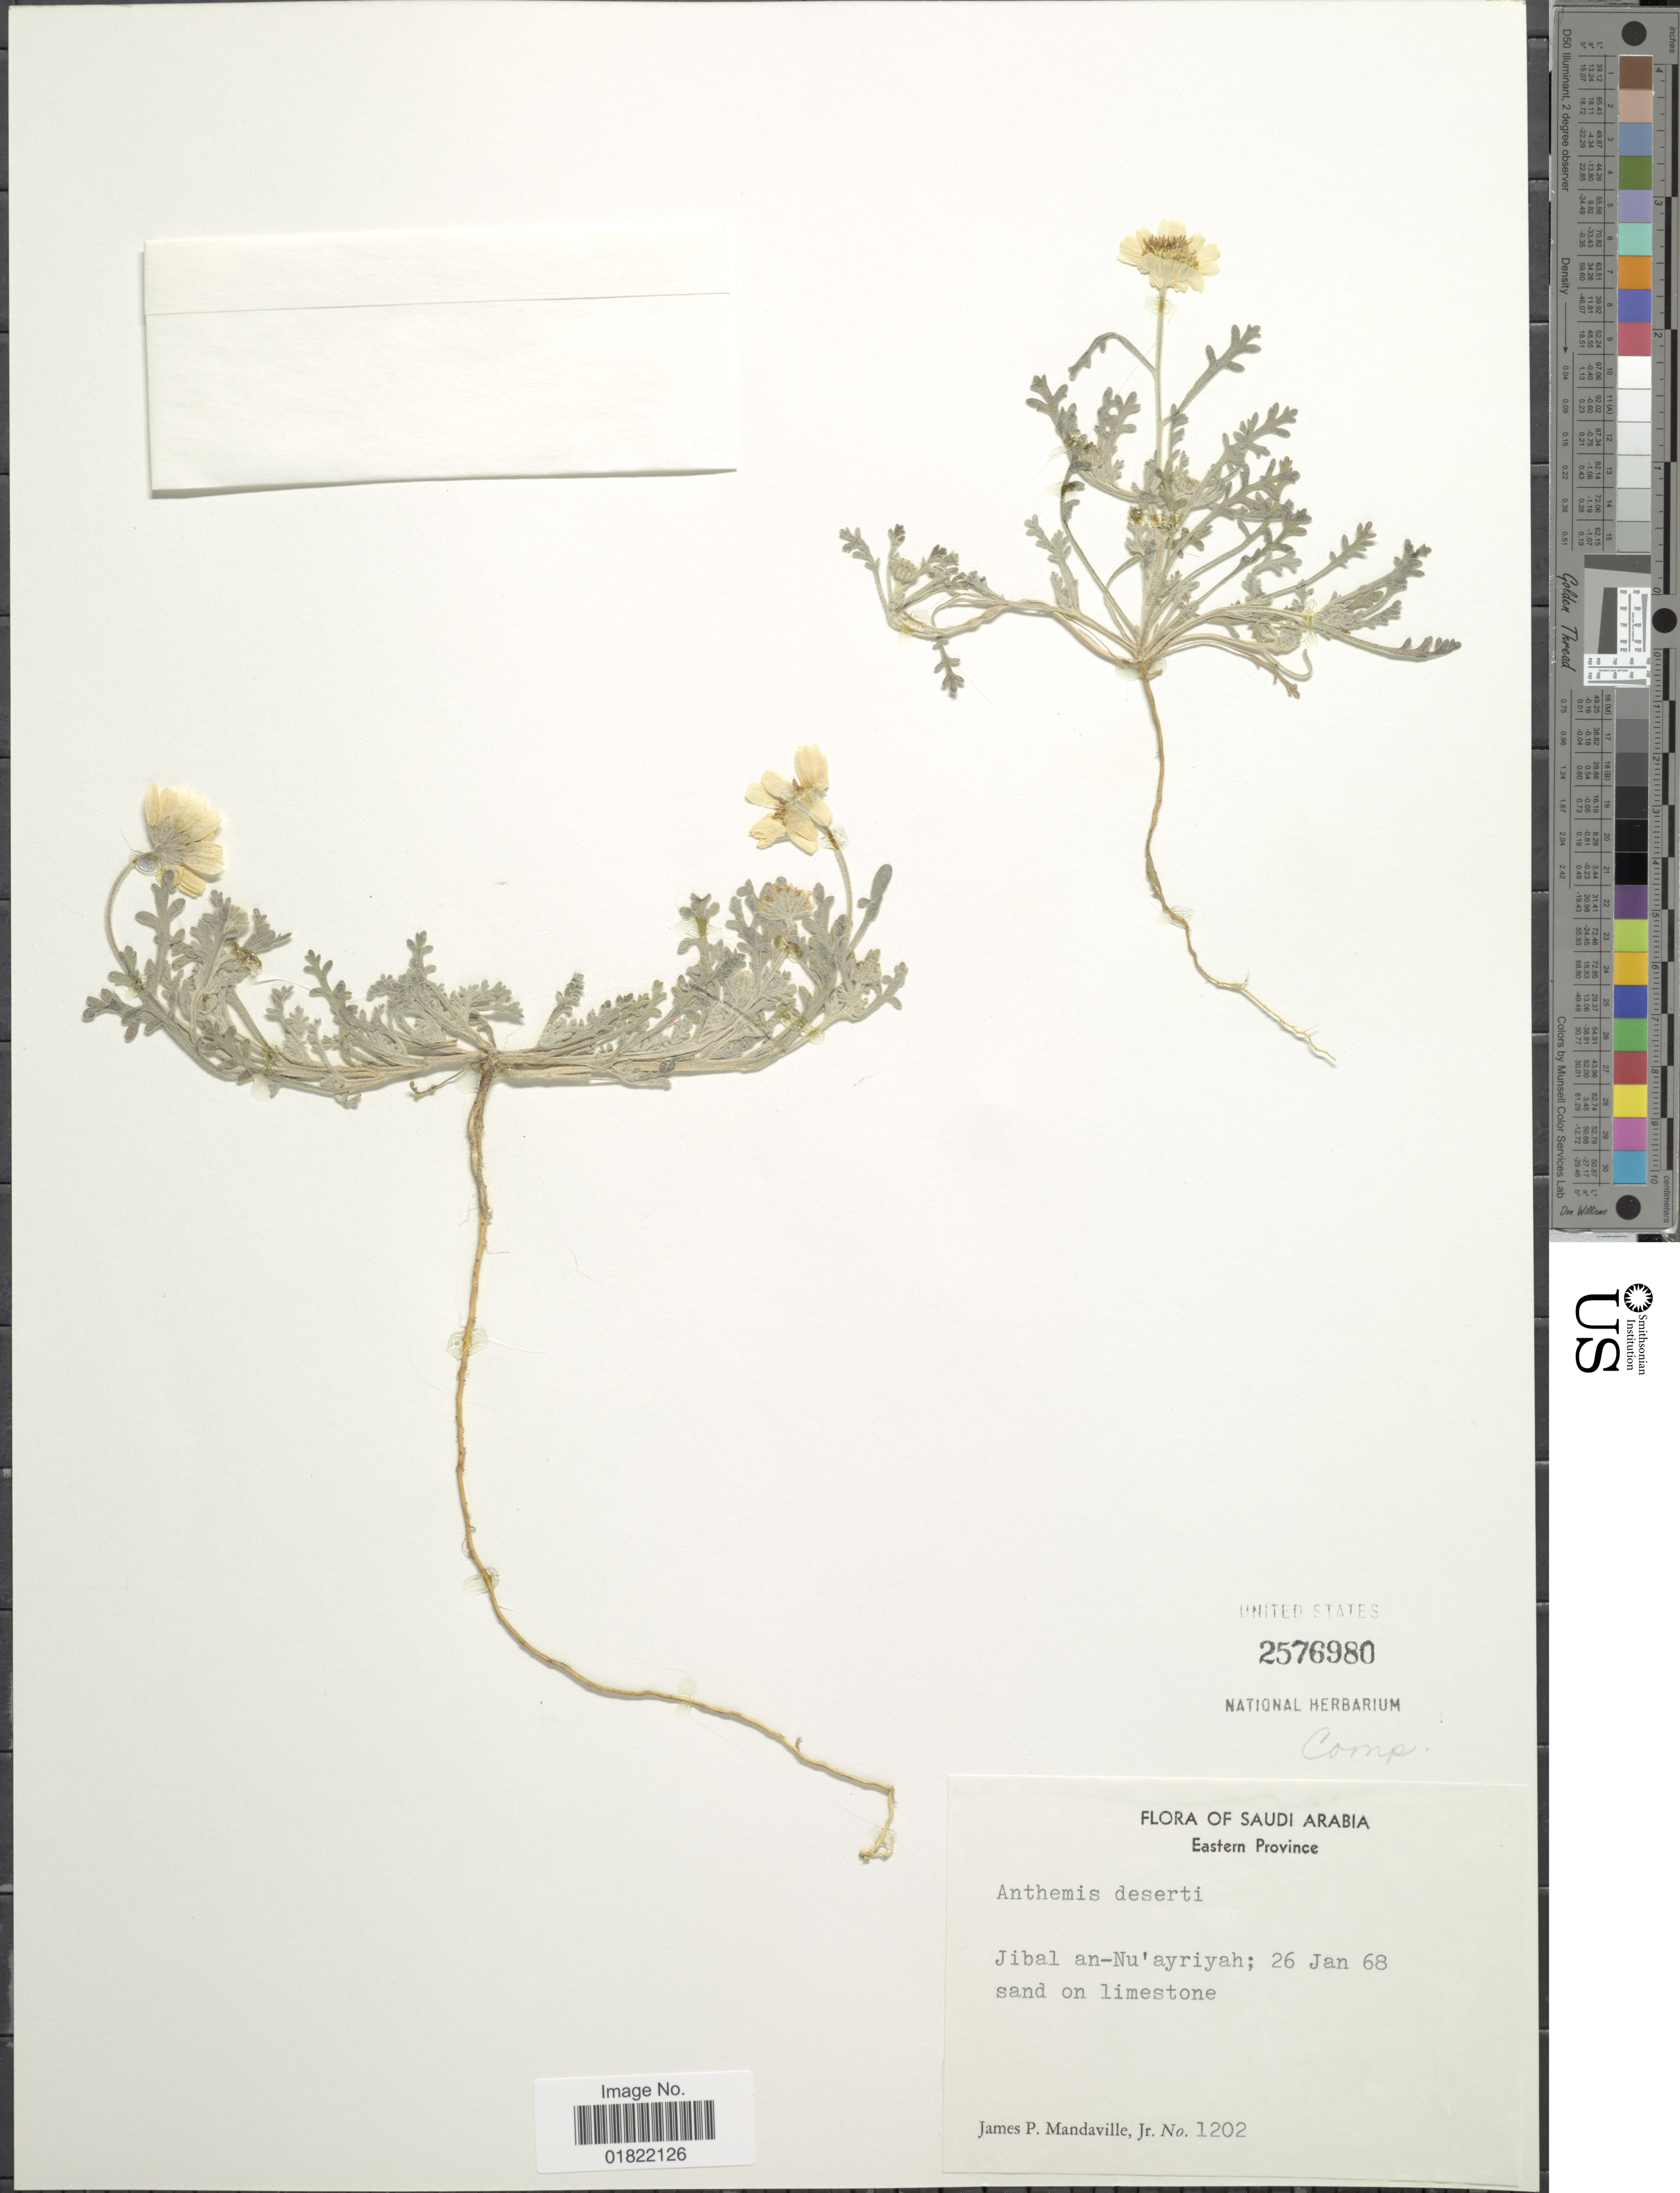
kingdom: Plantae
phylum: Tracheophyta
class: Magnoliopsida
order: Asterales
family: Asteraceae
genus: Anthemis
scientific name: Anthemis deserti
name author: Boiss.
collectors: J. Mandaville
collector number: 1202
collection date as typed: Transcribed d/m/y: 26/1/68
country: Saudi Arabia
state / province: Ash Sharqiyah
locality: Eastern Province, Jibal an-Nu ' ayriyah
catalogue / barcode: US 2576980